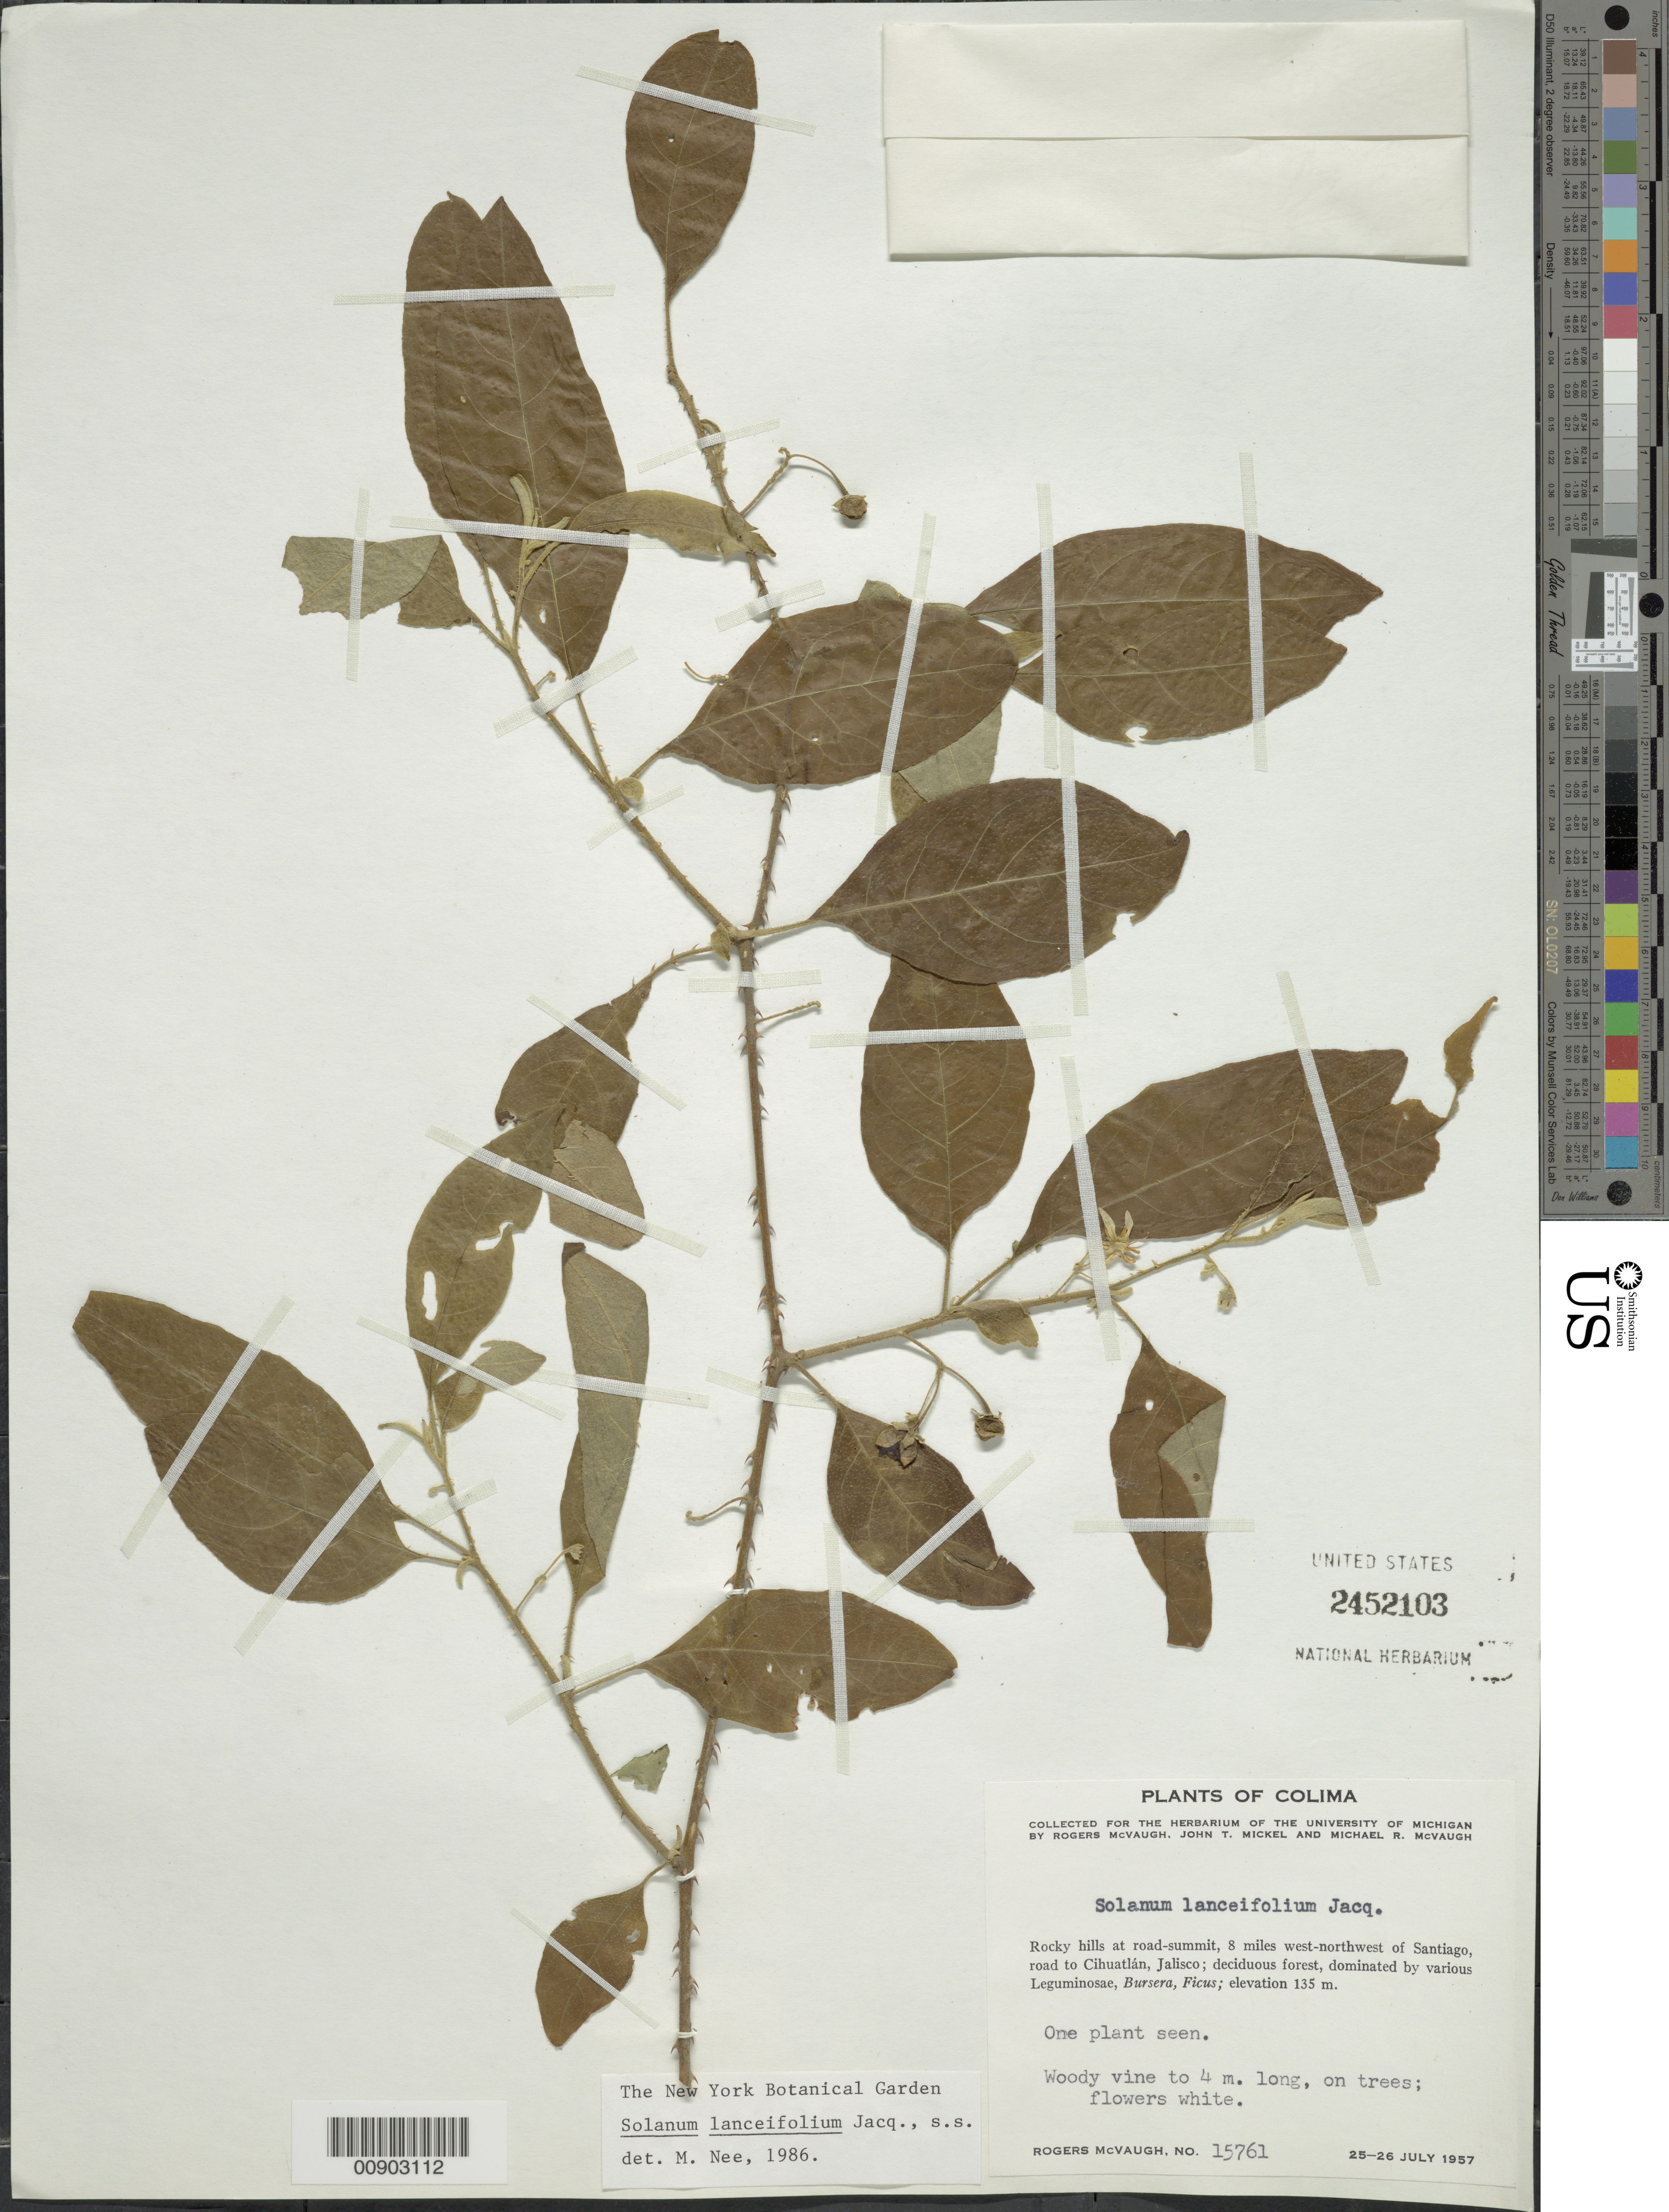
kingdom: Plantae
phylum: Tracheophyta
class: Magnoliopsida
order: Solanales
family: Solanaceae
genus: Solanum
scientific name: Solanum lanceolatum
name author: Cav.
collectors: R. McVaugh, J. T. Mickel & M. R. McVaugh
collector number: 15761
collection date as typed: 25 Jul 1957 to 26 Jul 1957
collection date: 1957-07-25/1957-07-26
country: Mexico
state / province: Colima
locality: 8 miles west-northwest of Santiago road to Cihuatlán, Jalisco.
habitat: Rocky hills at road summit. Deciduous forest, dominated by various Leguminosae, Bursera, Ficus. On trees.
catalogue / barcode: US 2452103